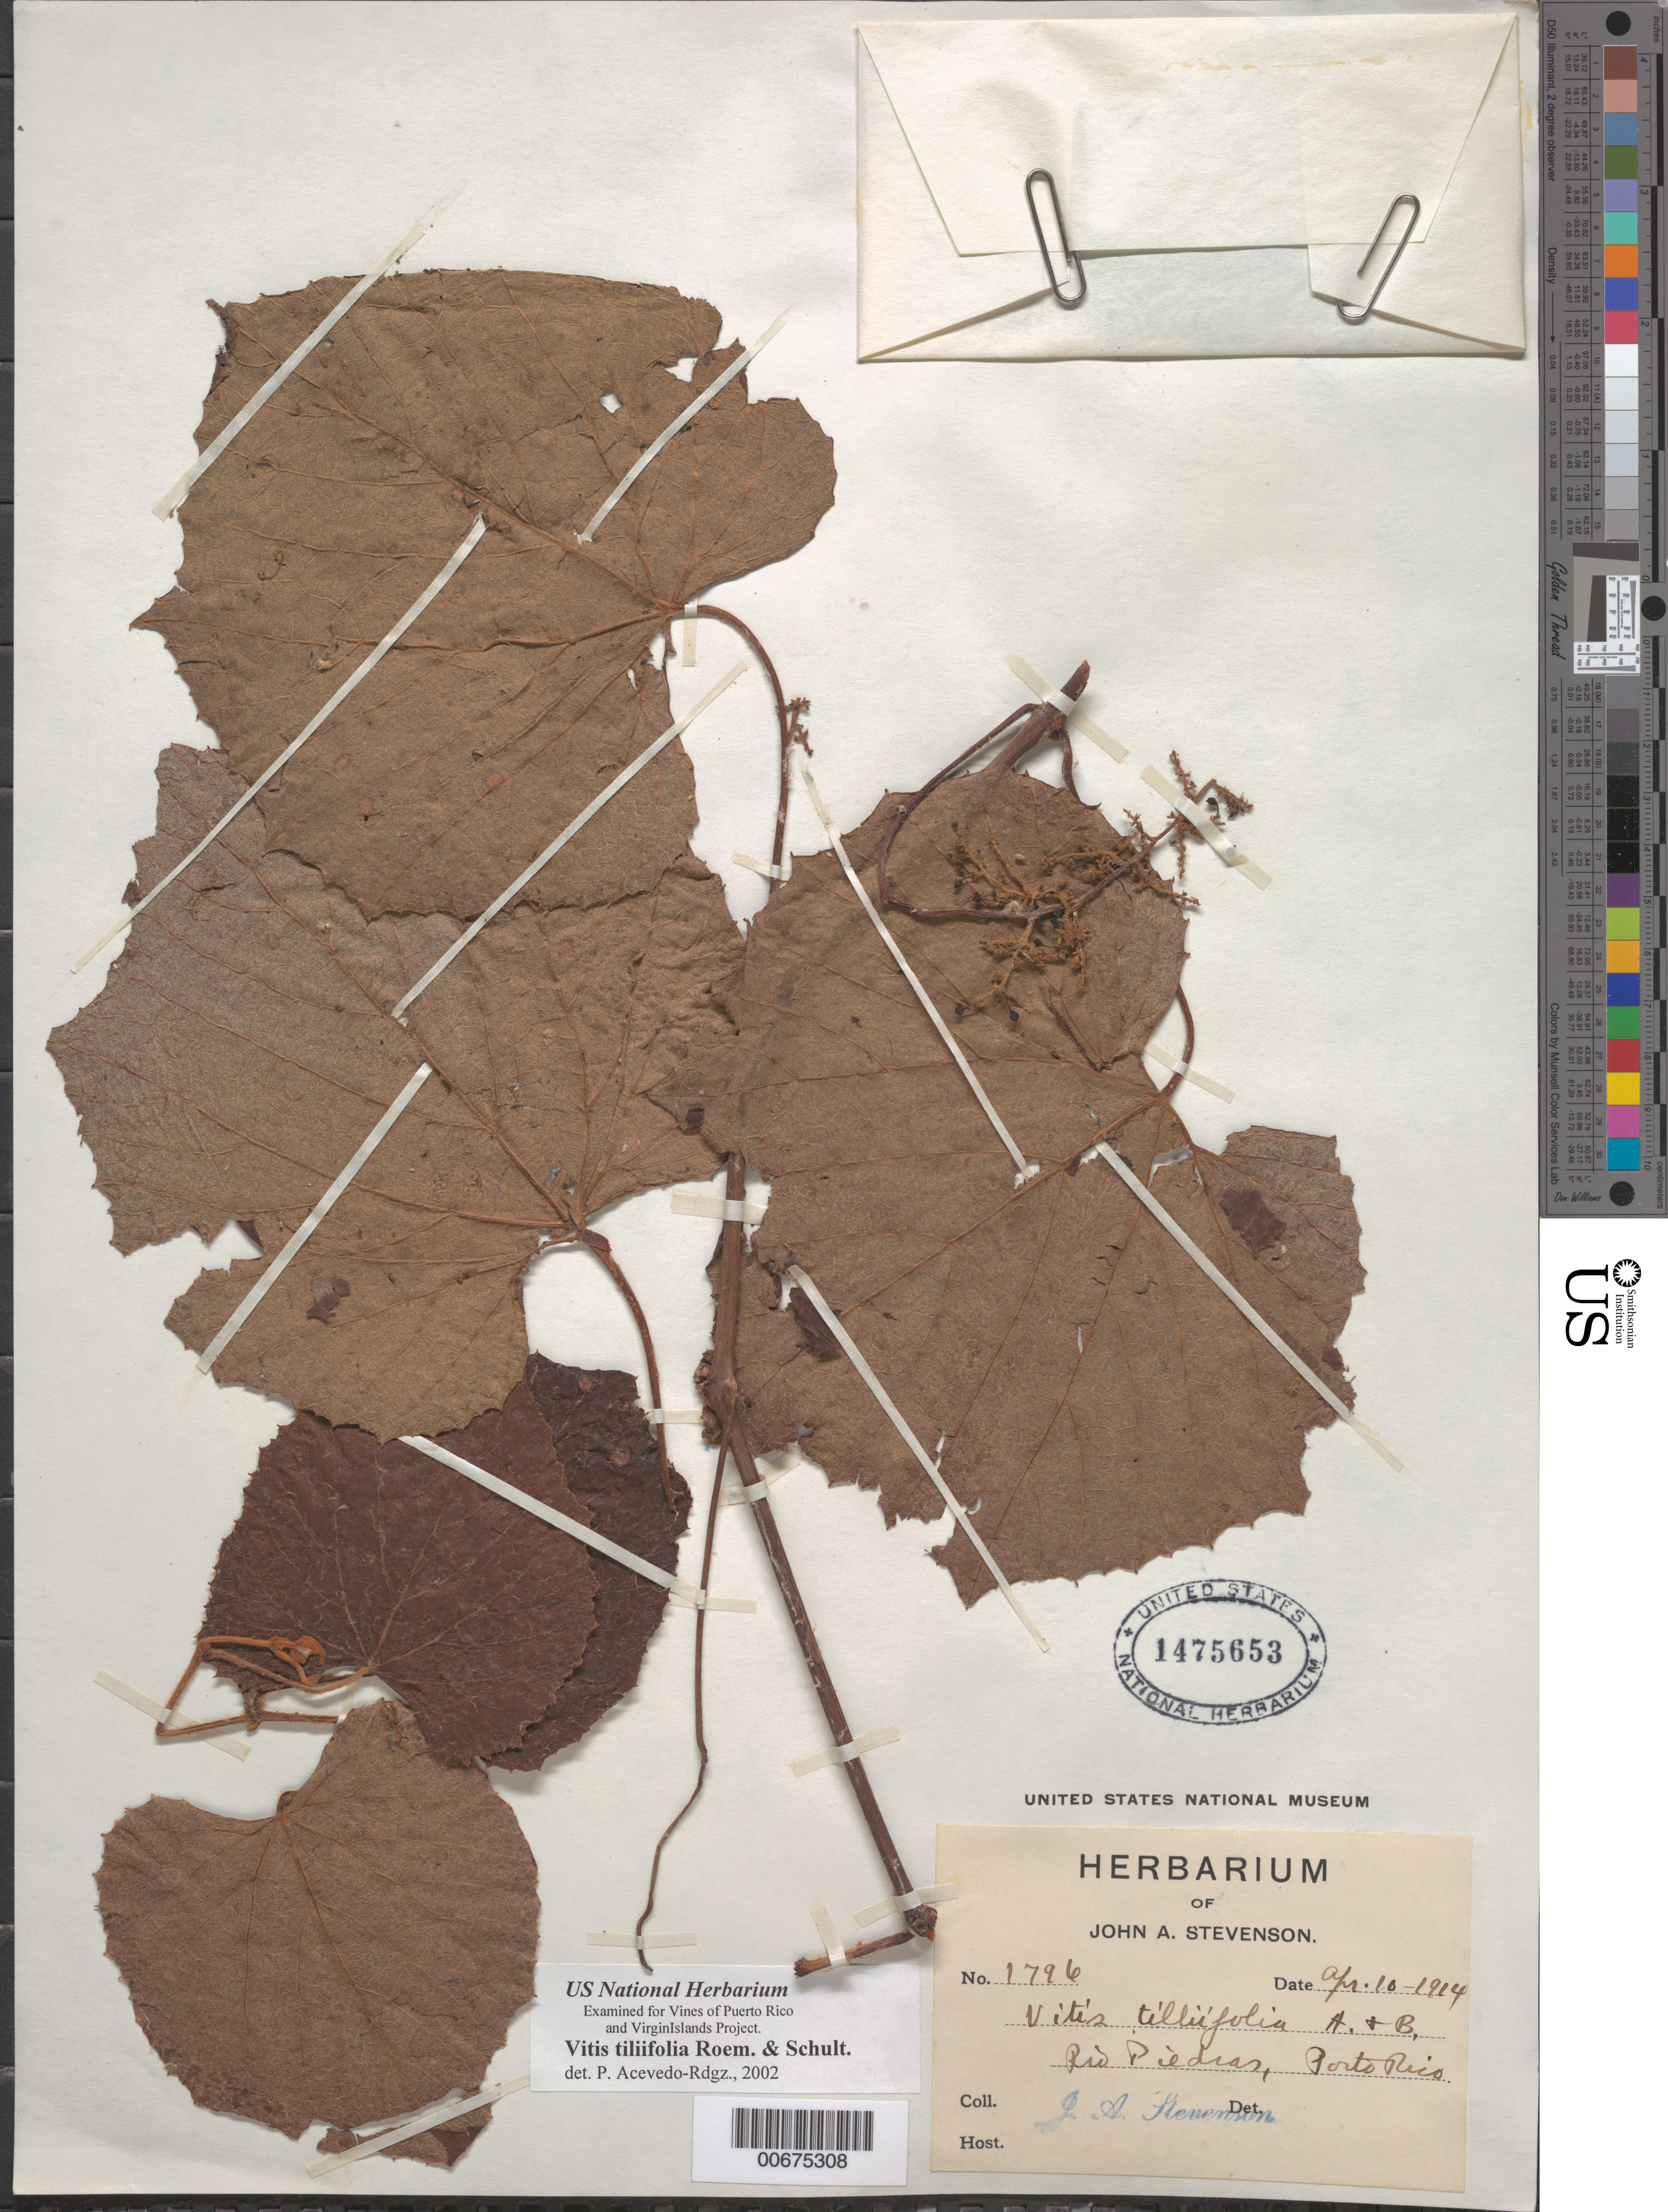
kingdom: Plantae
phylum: Tracheophyta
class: Magnoliopsida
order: Vitales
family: Vitaceae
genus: Vitis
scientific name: Vitis tiliifolia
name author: Humb. & Bonpl. ex Schult.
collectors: J. Stevenson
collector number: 1796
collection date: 1914-04-10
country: Puerto Rico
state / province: Rio Piedras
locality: Porto Rico.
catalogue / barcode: US 1475653